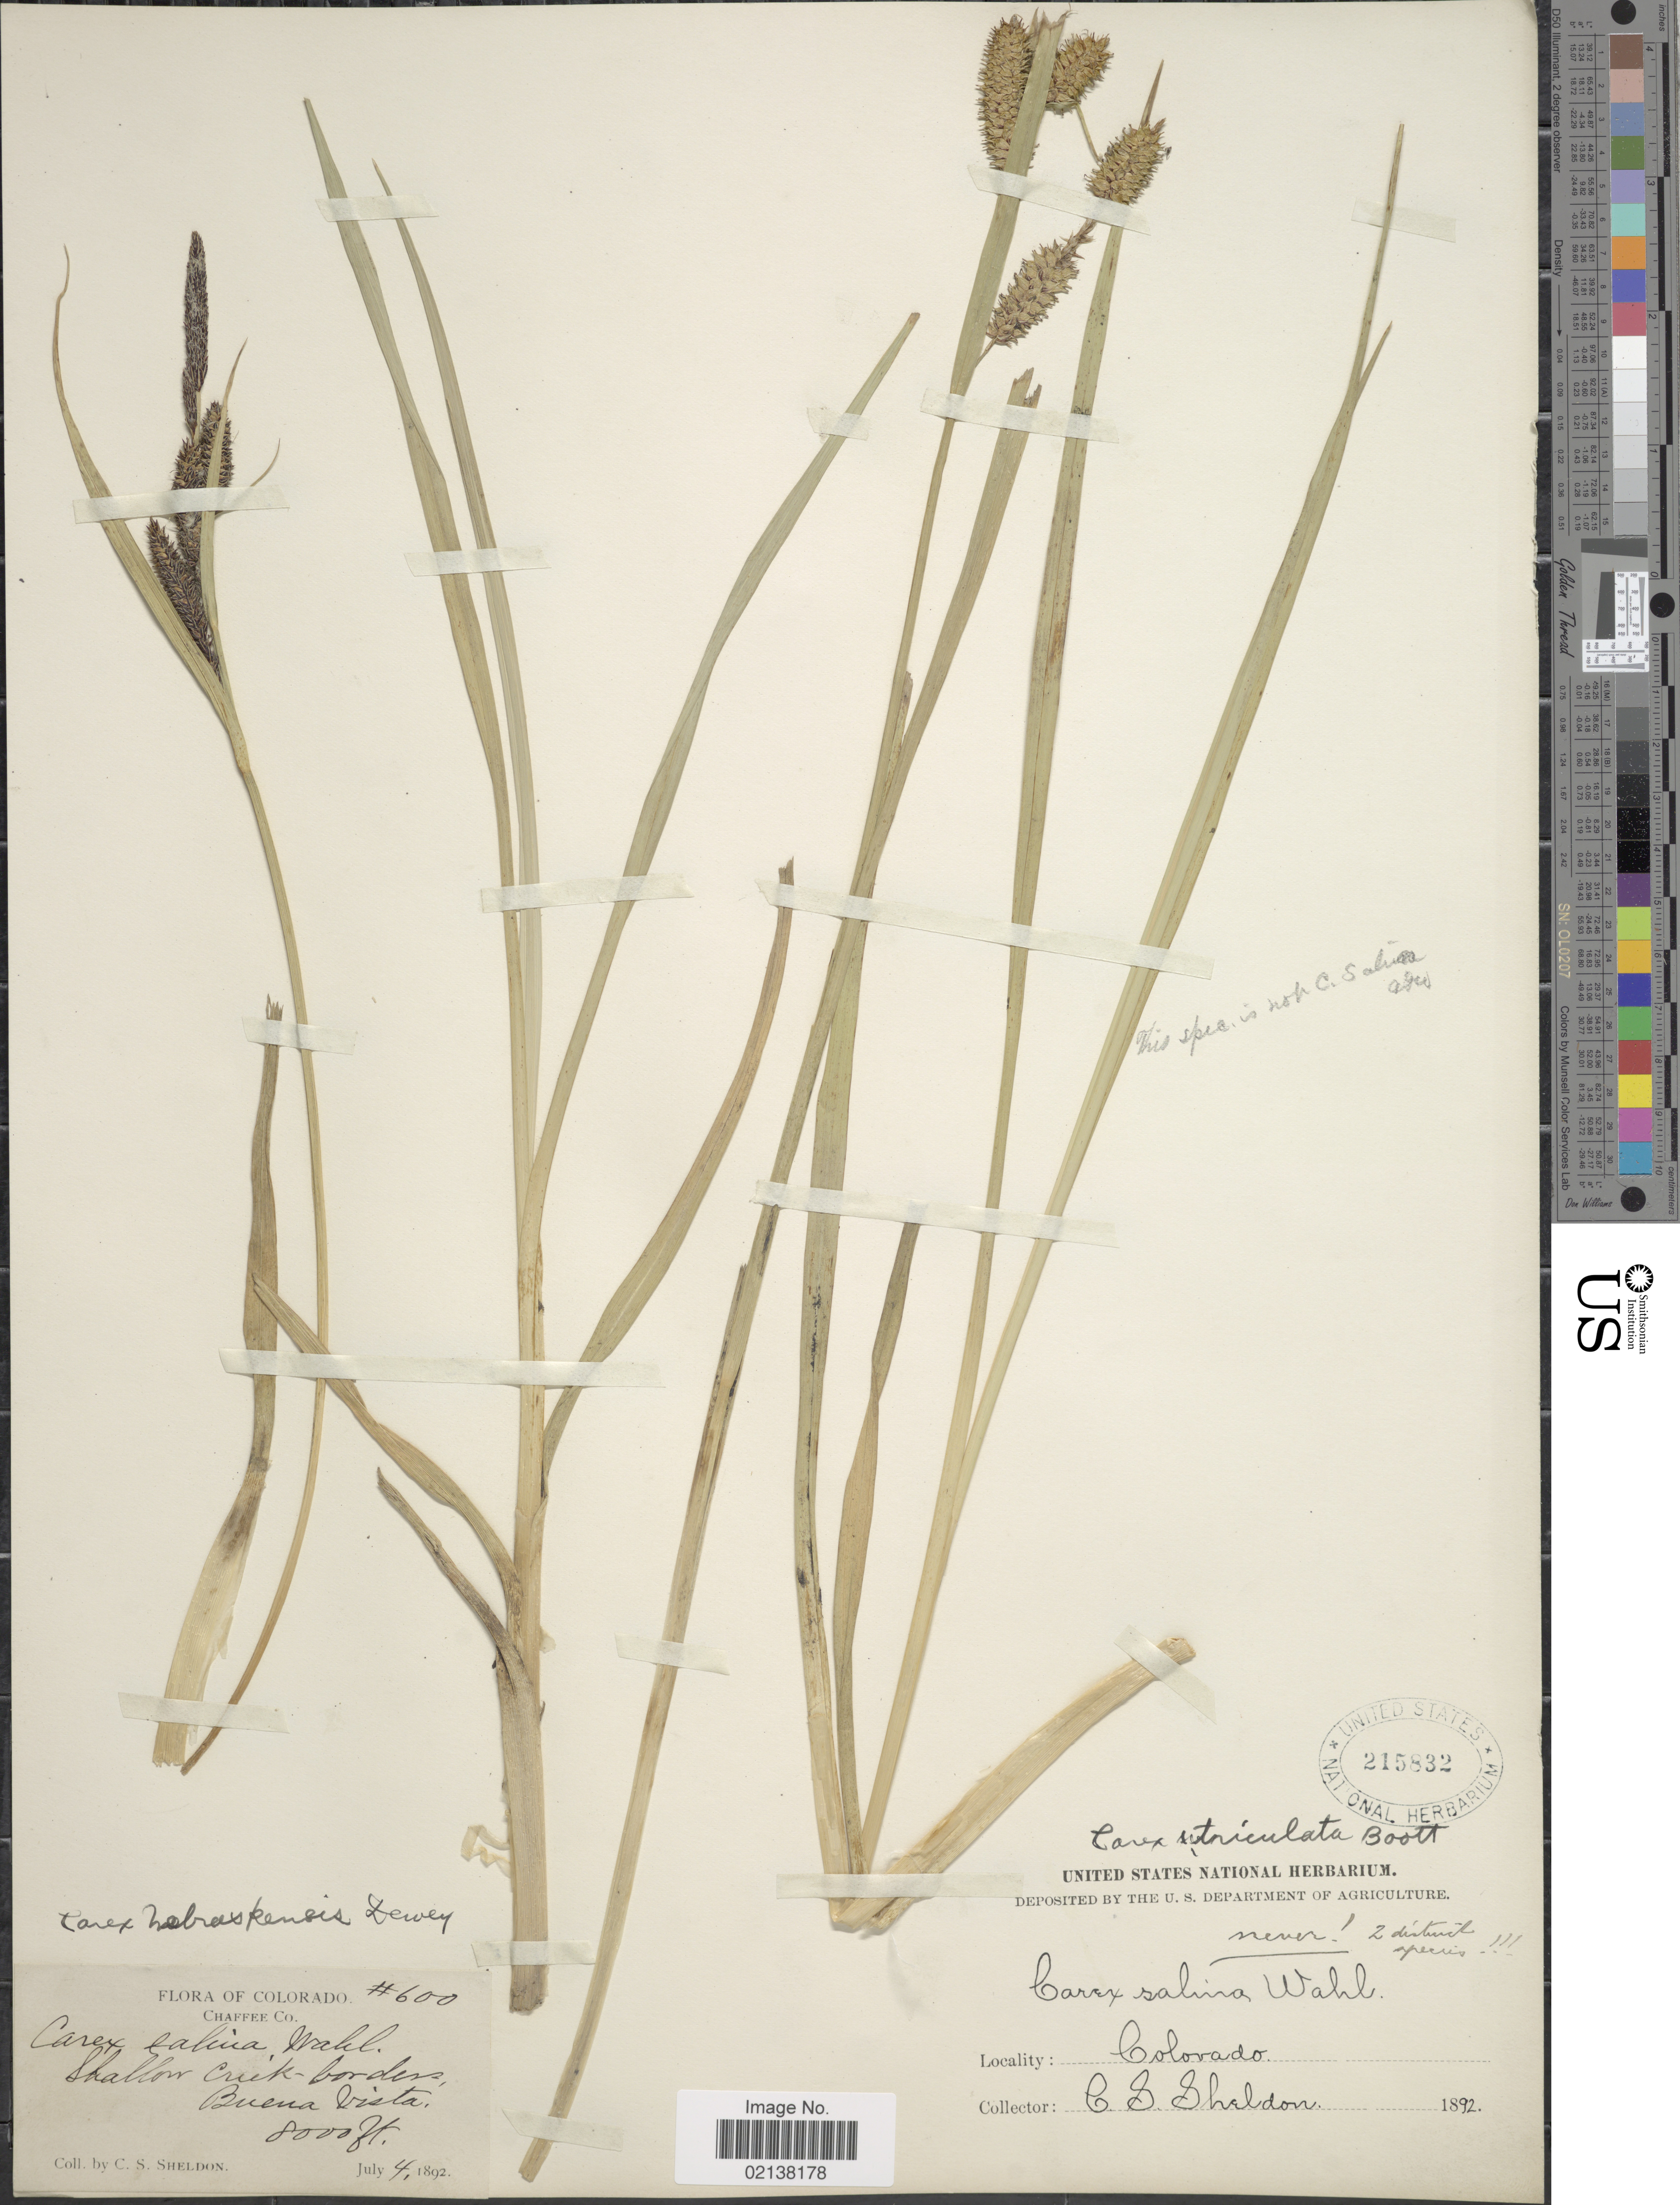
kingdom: Plantae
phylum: Tracheophyta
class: Liliopsida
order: Poales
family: Cyperaceae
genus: Carex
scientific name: Carex utriculata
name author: Boott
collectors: C. S. Sheldon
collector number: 600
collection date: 1892-07-04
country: United States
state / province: Colorado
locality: Chaffee Co. Shallow Creek - borders. Buena Vista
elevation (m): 2438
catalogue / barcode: US 215832